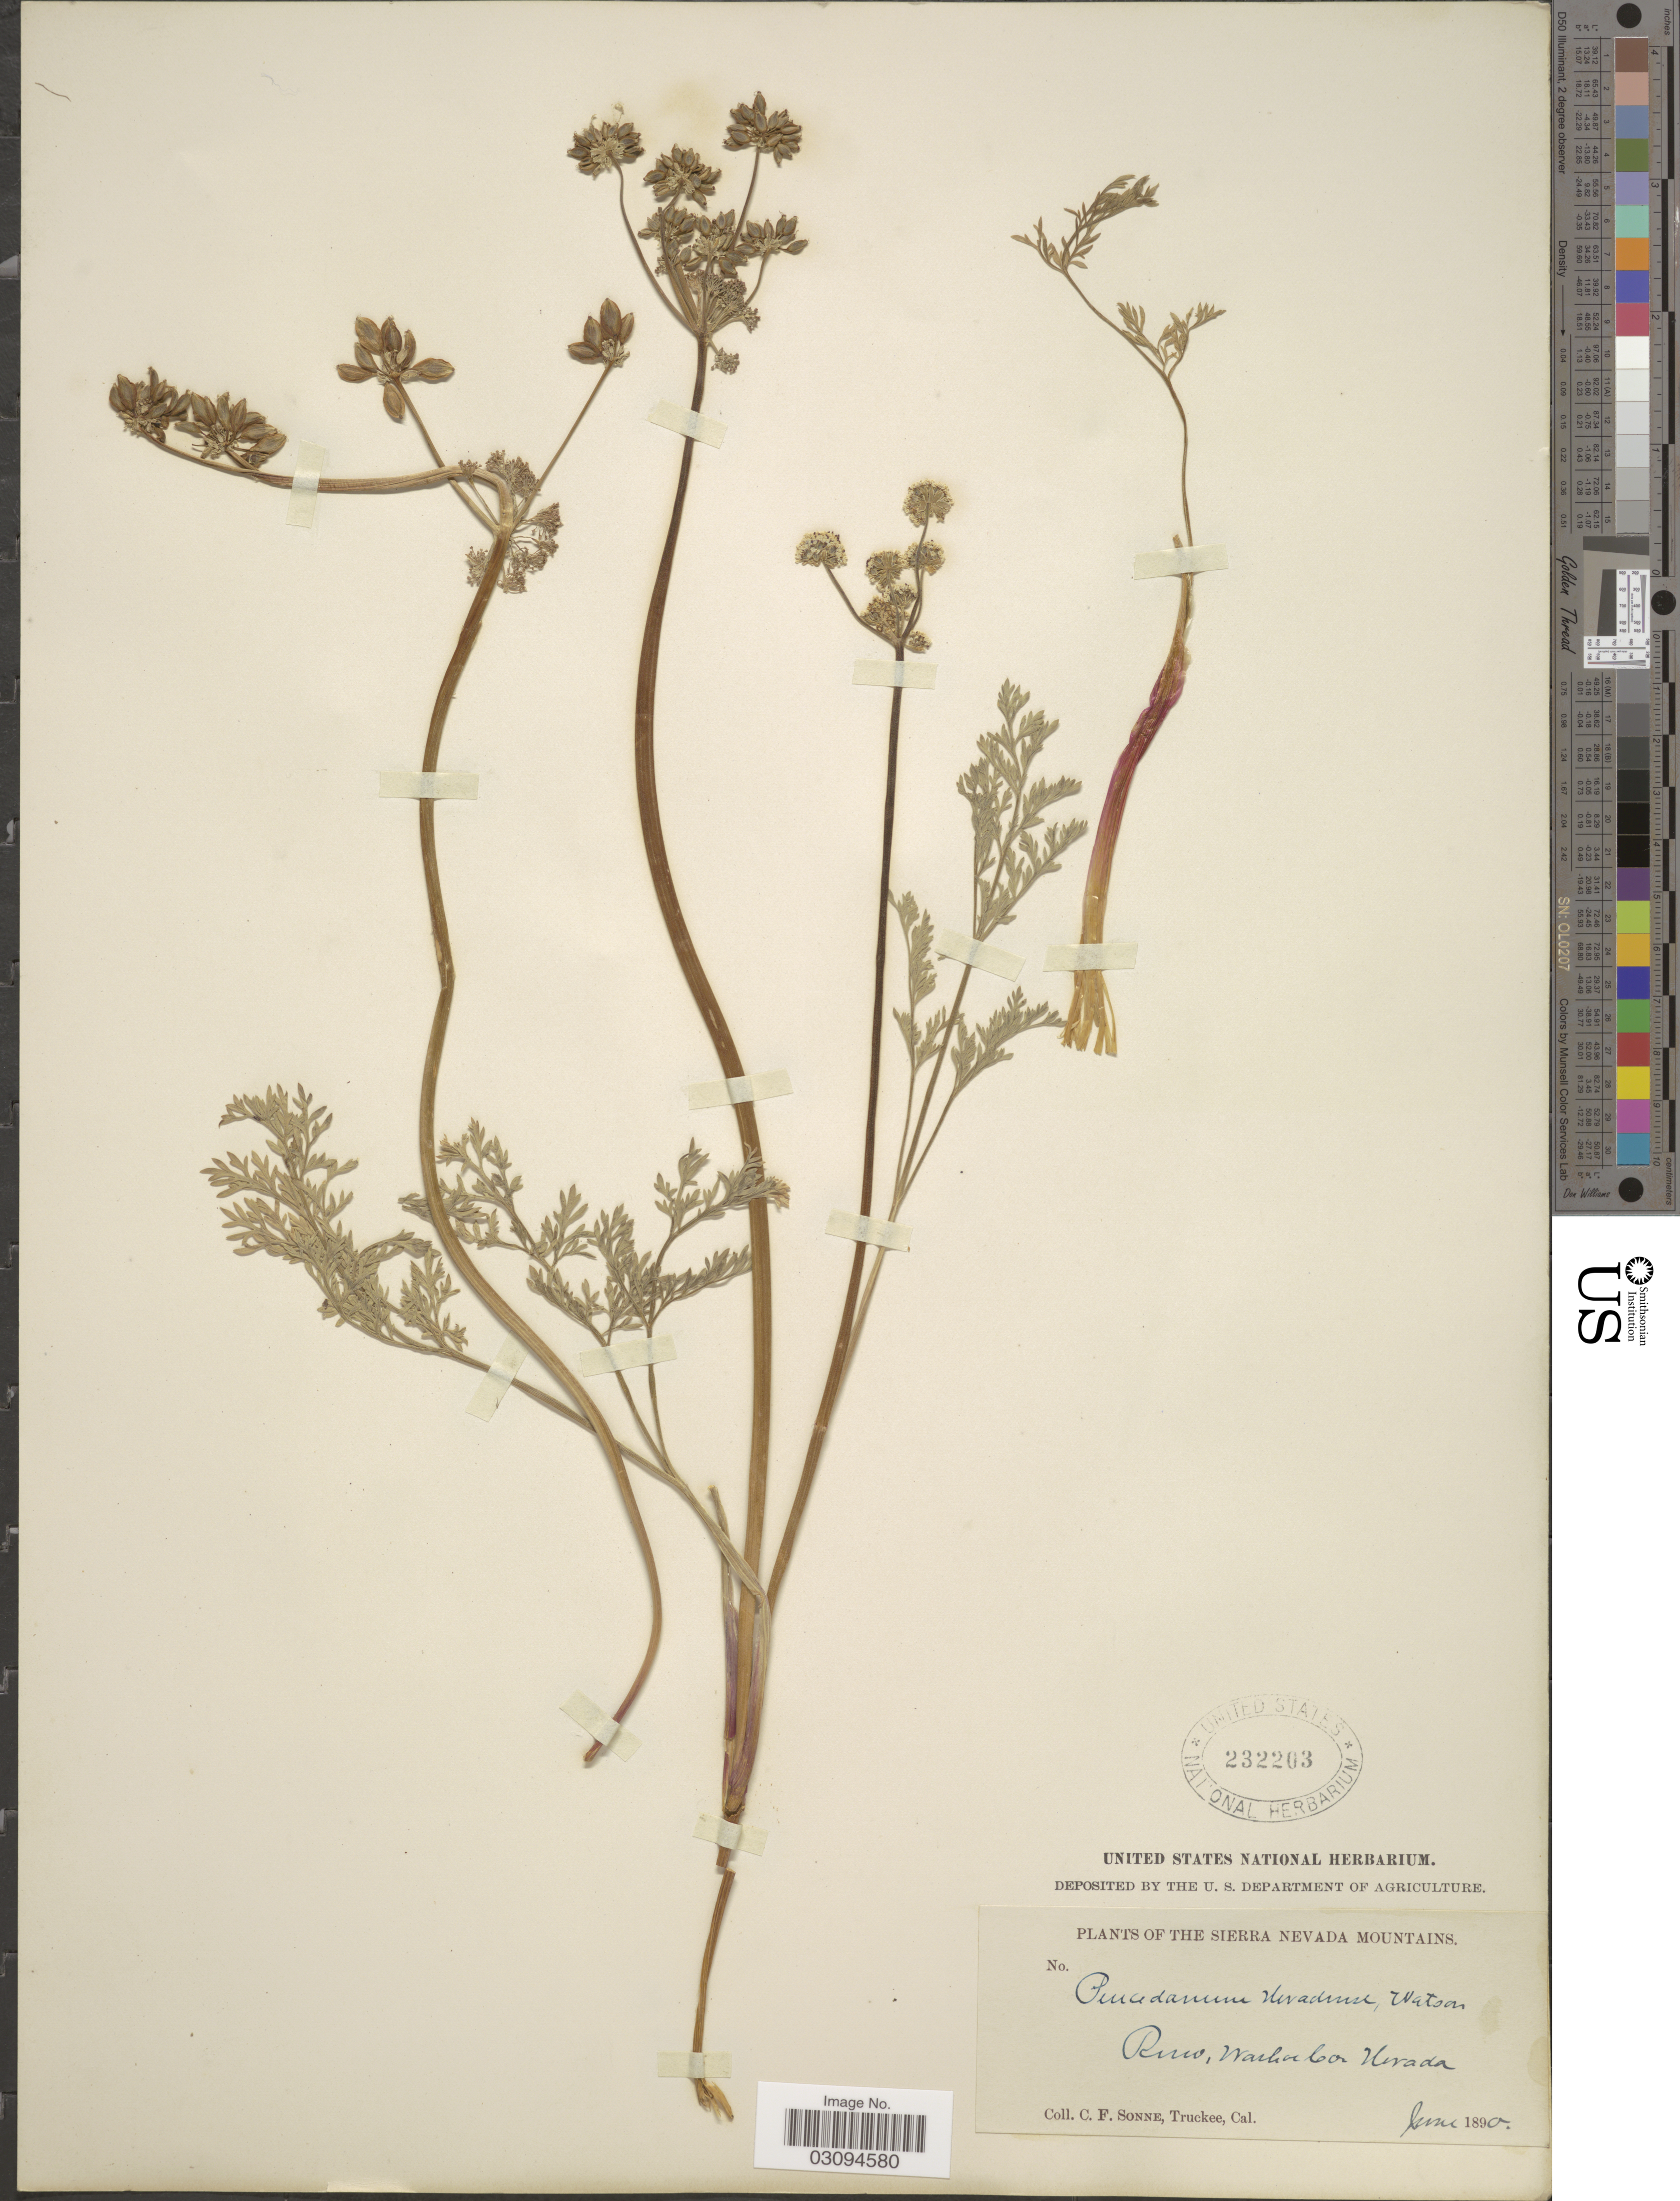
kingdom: Plantae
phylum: Tracheophyta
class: Magnoliopsida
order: Apiales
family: Apiaceae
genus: Lomatium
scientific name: Lomatium nevadense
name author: (S. Watson) J.M. Coult. & Rose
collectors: C. Sonne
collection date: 1890-06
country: United States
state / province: Nevada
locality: The Sierra Nevada Mountains. Reno. Washoe Cp.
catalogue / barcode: US 232203